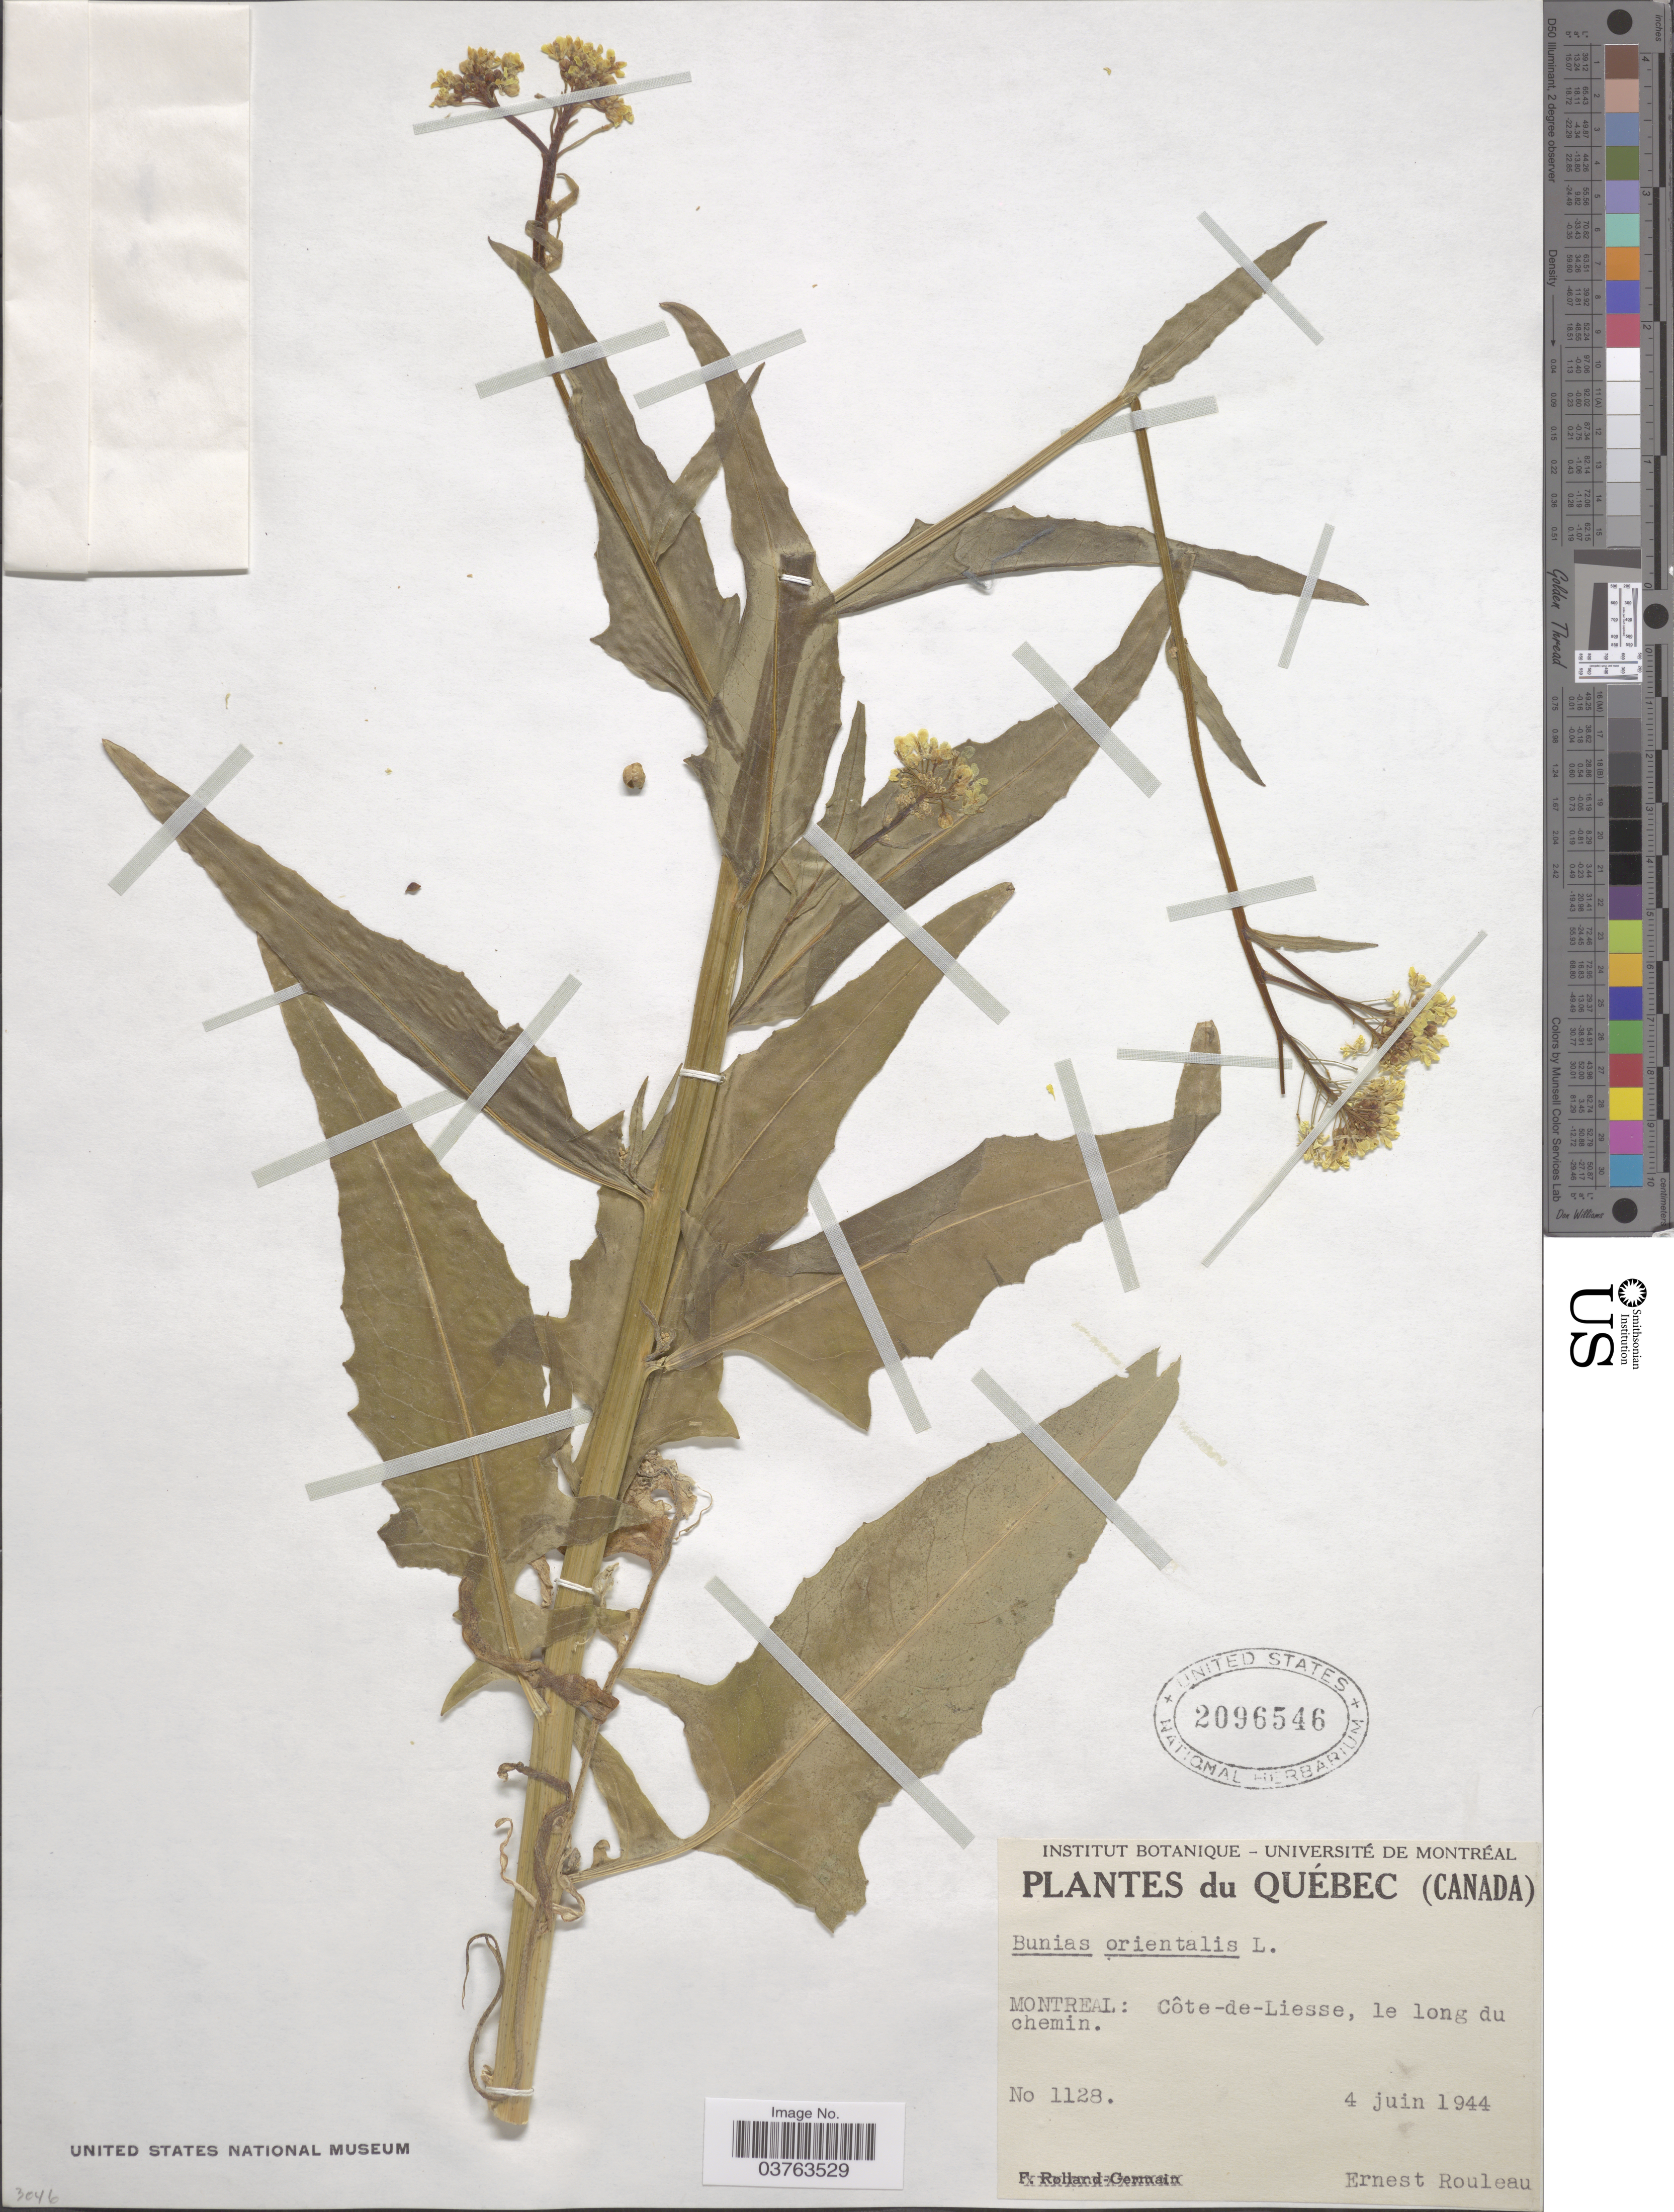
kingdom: Plantae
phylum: Tracheophyta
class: Magnoliopsida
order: Brassicales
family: Brassicaceae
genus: Bunias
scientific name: Bunias orientalis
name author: L.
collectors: J. Rouleau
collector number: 1128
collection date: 1944-06-04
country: Canada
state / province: Quebec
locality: Montreal: Côte-de-Liesse, le long du chemin.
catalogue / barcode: US 2096546